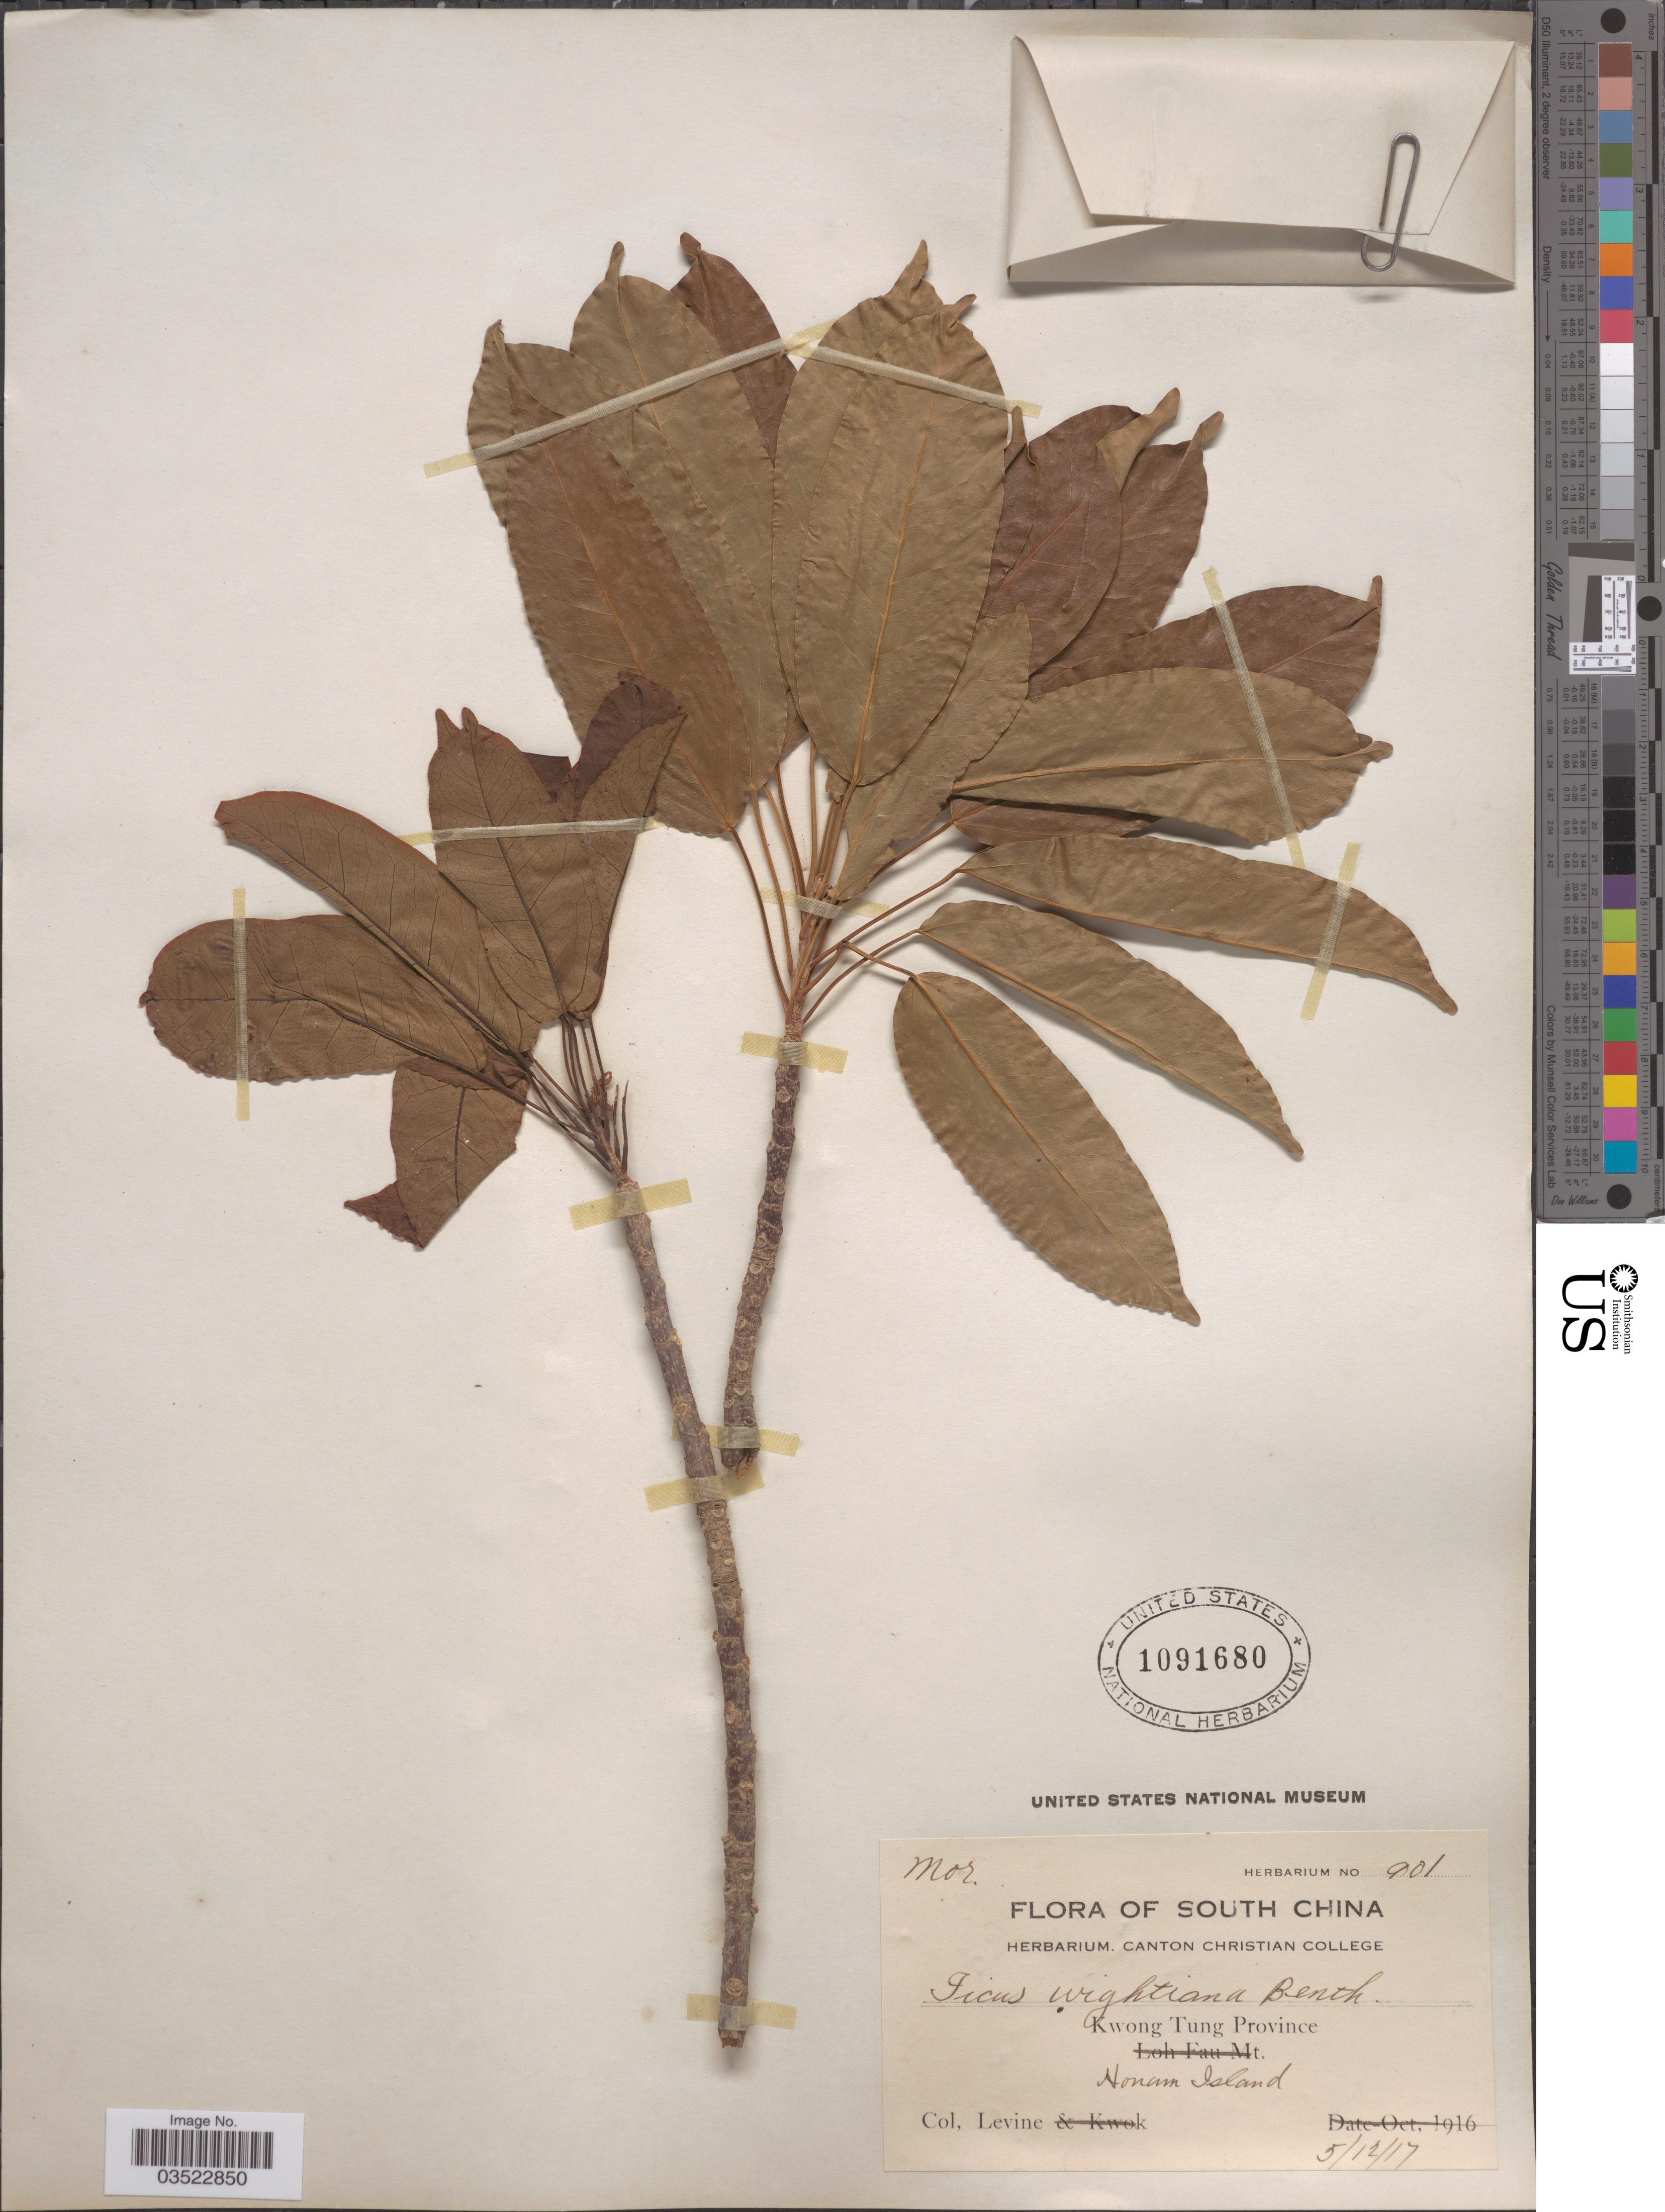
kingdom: Plantae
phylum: Tracheophyta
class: Magnoliopsida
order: Rosales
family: Moraceae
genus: Ficus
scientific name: Ficus superba var. japonica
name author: Miq.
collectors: -. Levine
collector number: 901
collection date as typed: Transcribed d/m/y: 5/12/17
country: China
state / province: Guangdong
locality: South China. Kwong Tung Province. Honam Island.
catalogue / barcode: US 1091680